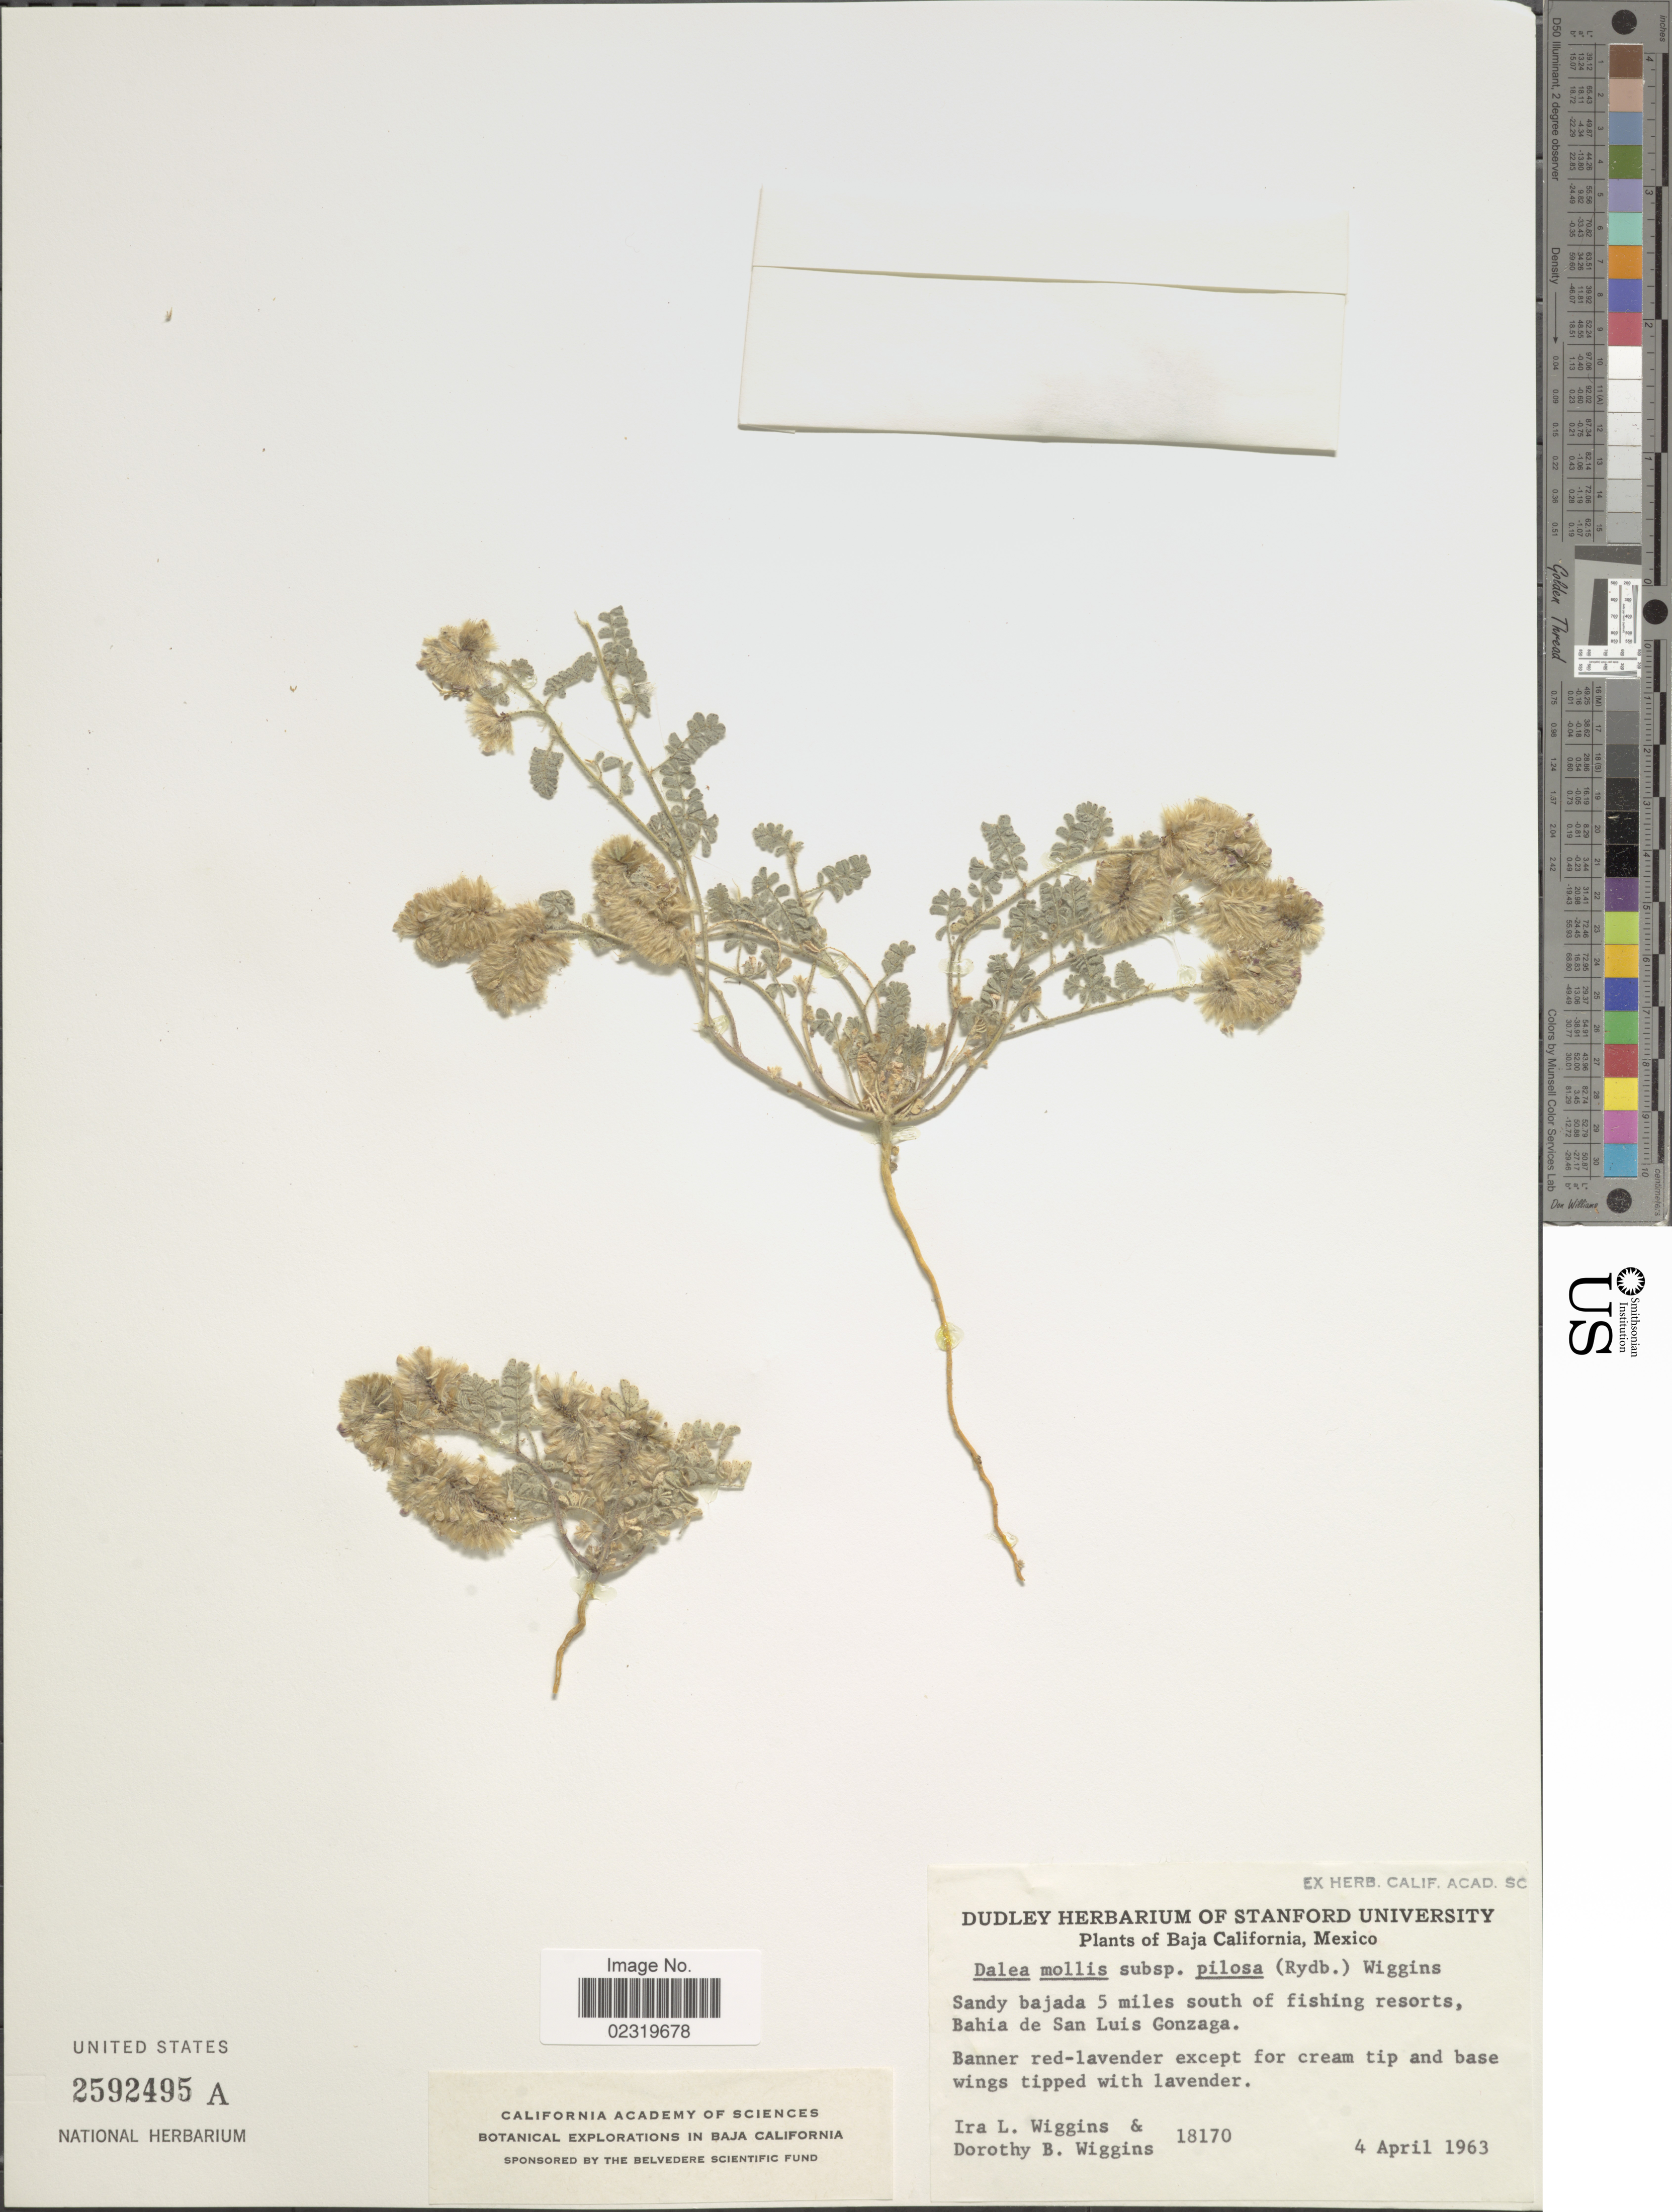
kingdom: Plantae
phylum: Tracheophyta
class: Magnoliopsida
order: Fabales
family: Fabaceae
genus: Dalea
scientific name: Dalea mollis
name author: Benth.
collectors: I. L. Wiggins & D. B. Wiggins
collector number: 18170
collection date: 1963-04-04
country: Mexico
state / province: Baja California Sur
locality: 5 miles south of fishing resorts, Bahia de San Luis Gonzaga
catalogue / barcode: US 2592495A